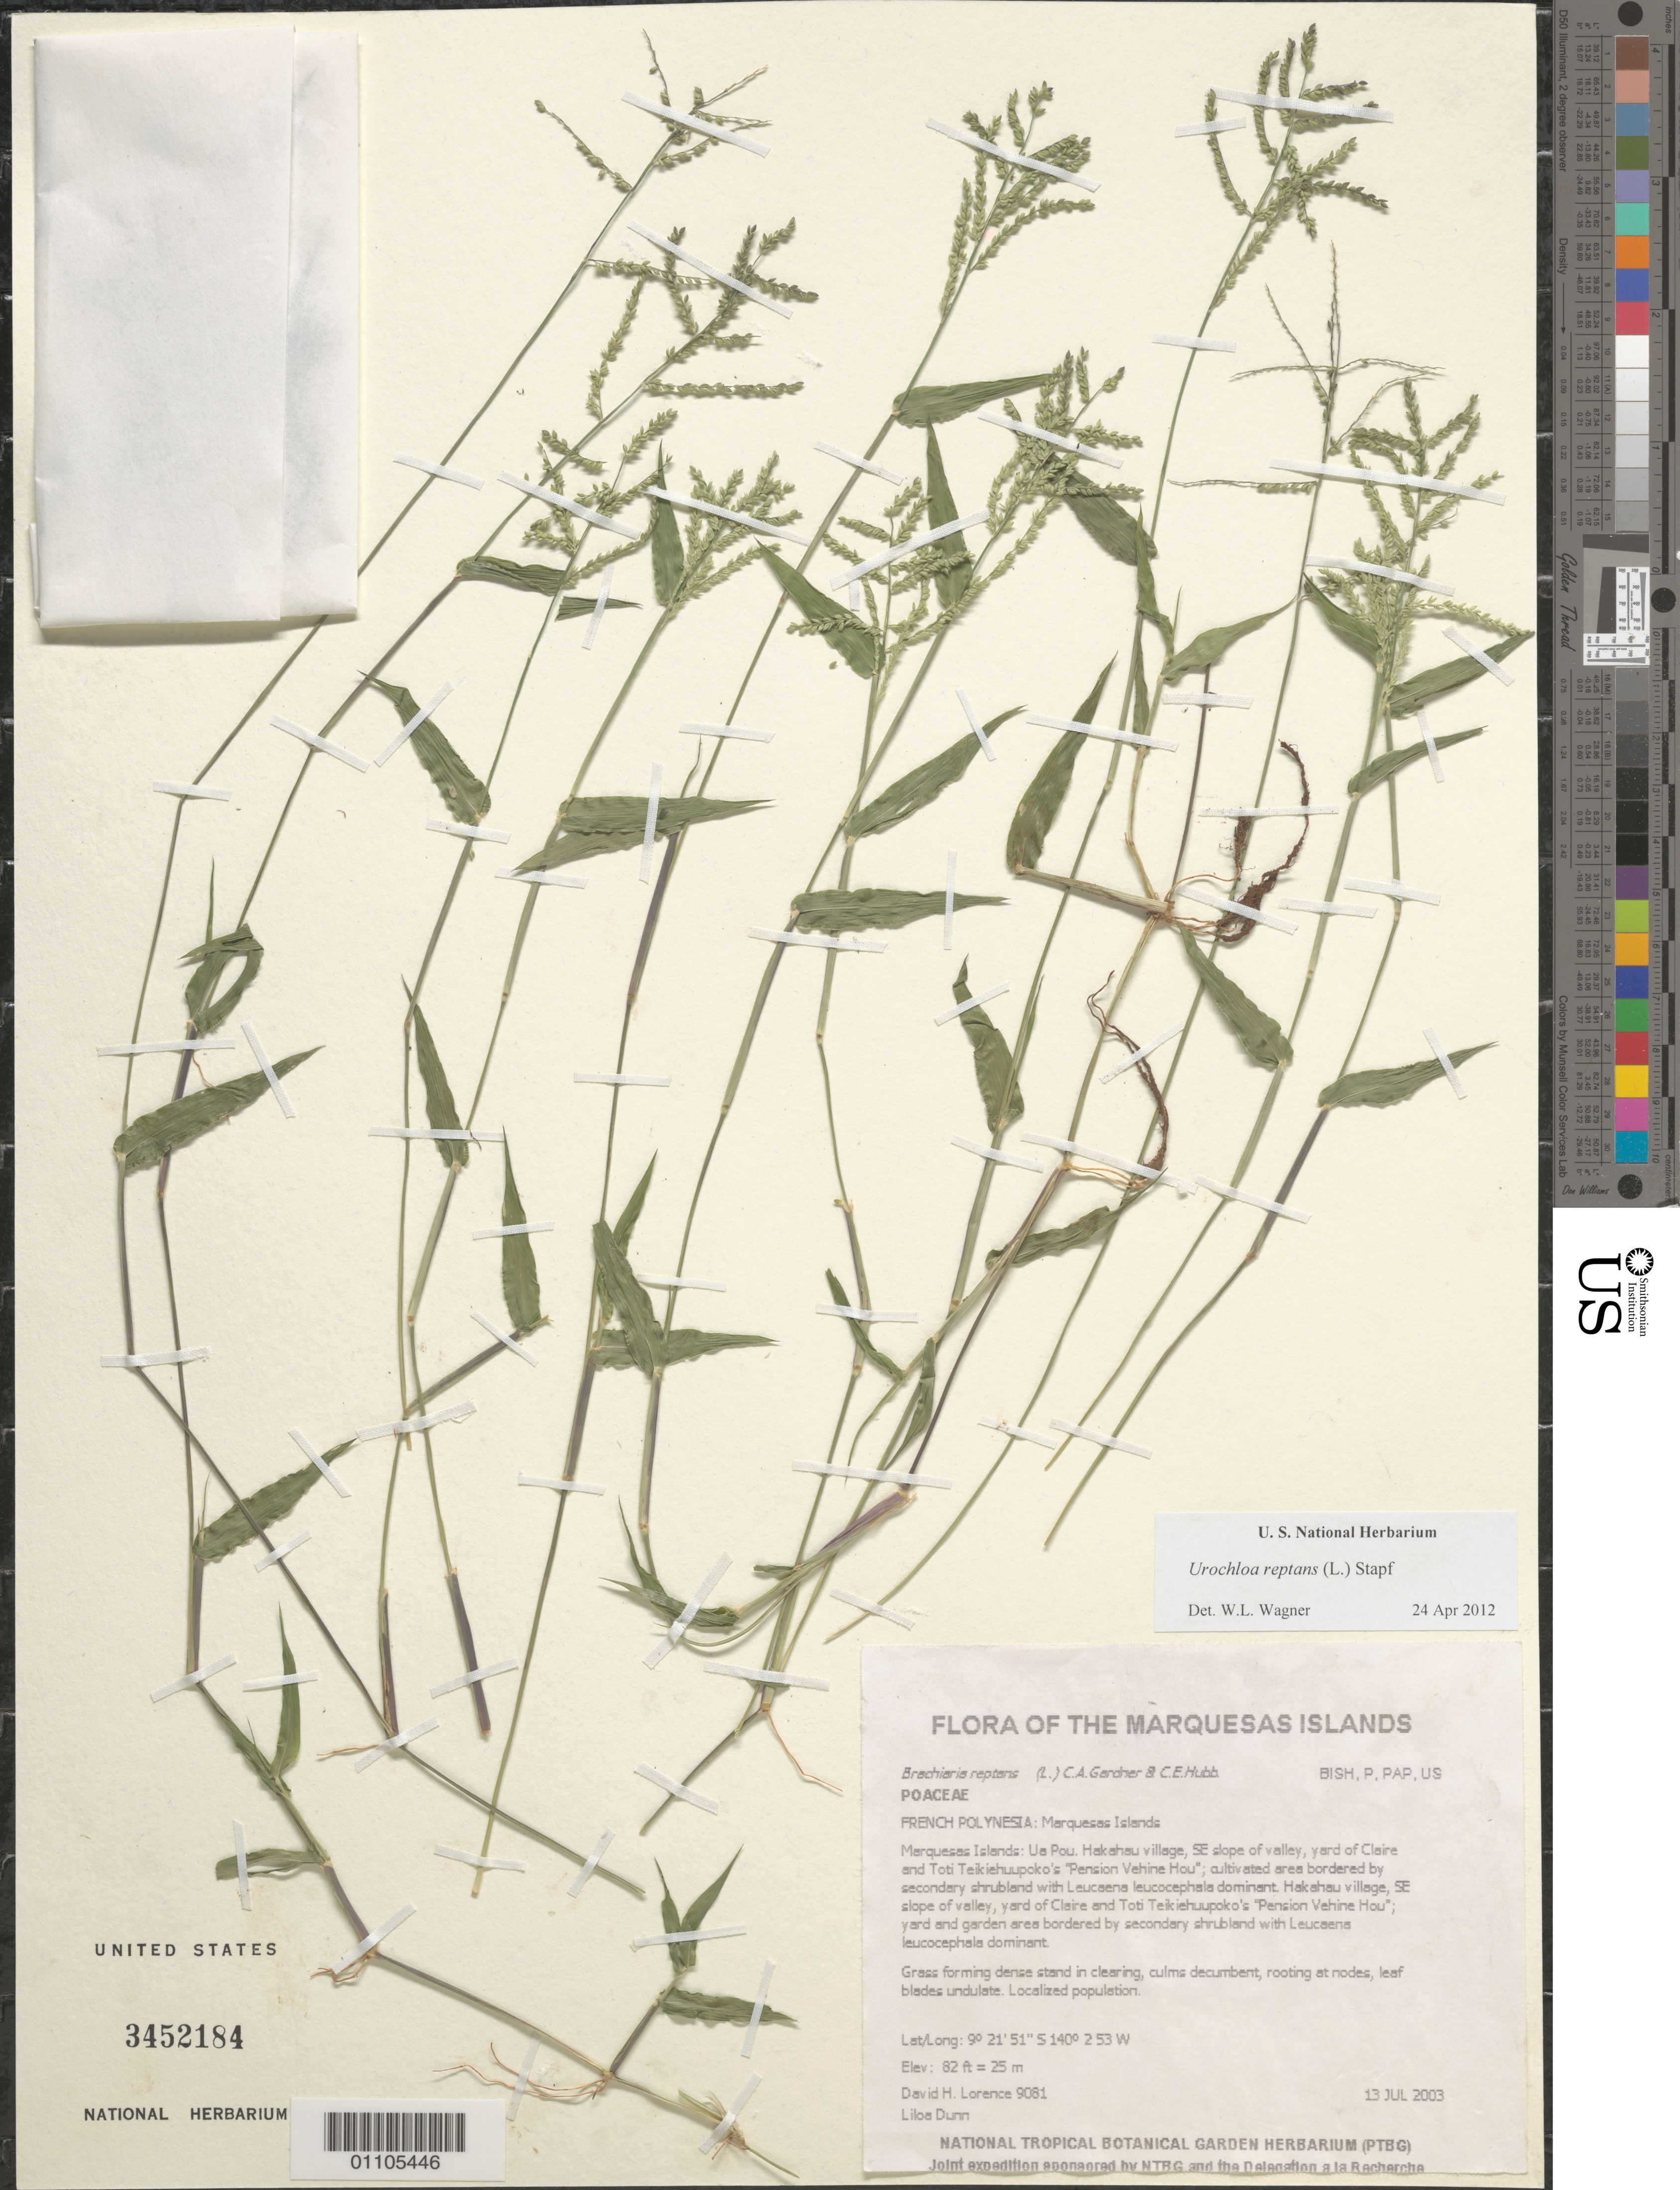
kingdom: Plantae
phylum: Tracheophyta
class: Liliopsida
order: Poales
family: Poaceae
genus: Urochloa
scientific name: Urochloa reptans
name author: (L.) Stapf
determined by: Lorence, David H.; Wagner, W. H.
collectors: D. Lorence & L. Dunn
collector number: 9081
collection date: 2003-07-13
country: French Polynesia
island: Ua Pou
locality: Hakahau village, SE slope of valley, yard of Claire and Toti Teikiehuupoko's "Pension Vehine Hou"; cultivated area bordered by secondary shrubland with Leucaena leucocephala dominant. Hakahau village, SE slope of valley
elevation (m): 25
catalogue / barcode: US 3452184